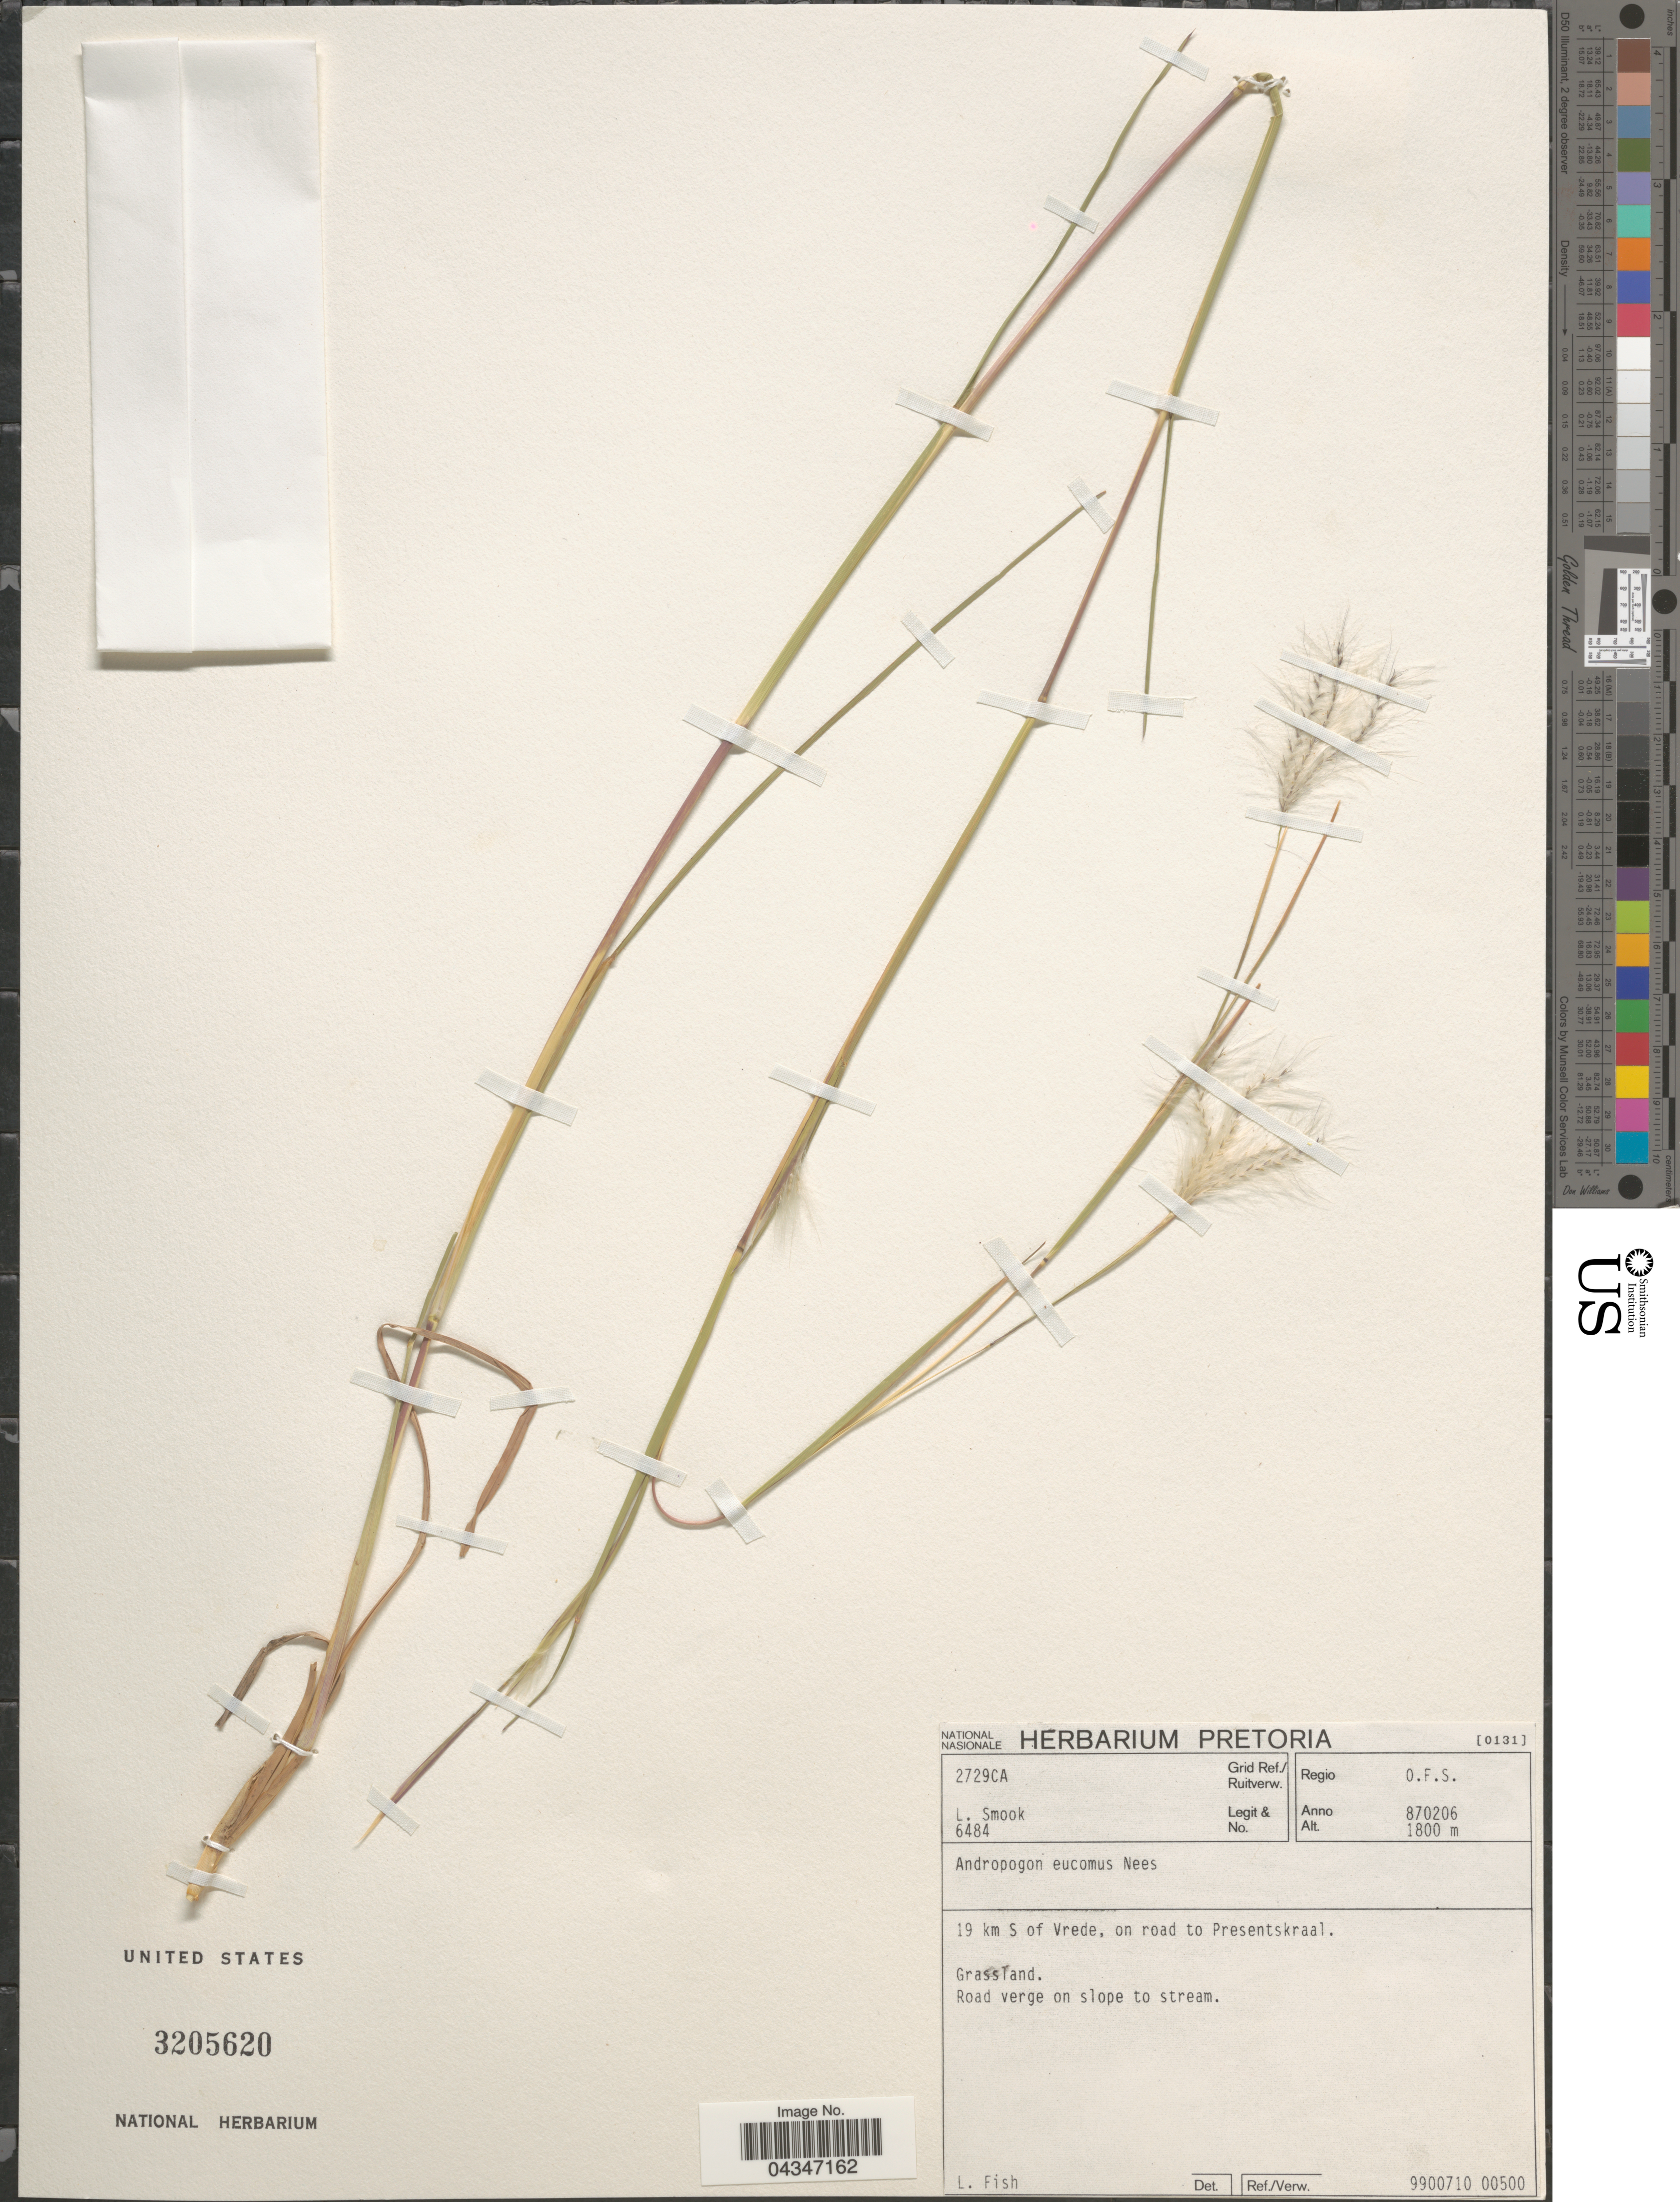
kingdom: Plantae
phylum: Tracheophyta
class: Liliopsida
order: Poales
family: Poaceae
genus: Andropogon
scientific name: Andropogon eucomus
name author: Nees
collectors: L. Smook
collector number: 6484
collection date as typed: Transcribed d/m/y: 6/2/87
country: South Africa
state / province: Free State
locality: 2729CA Grid Ref./Ruitverw. Regio O.F.S. 19 km S of Vrede, on road to Presentskraal.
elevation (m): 1800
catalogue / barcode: US 3205620